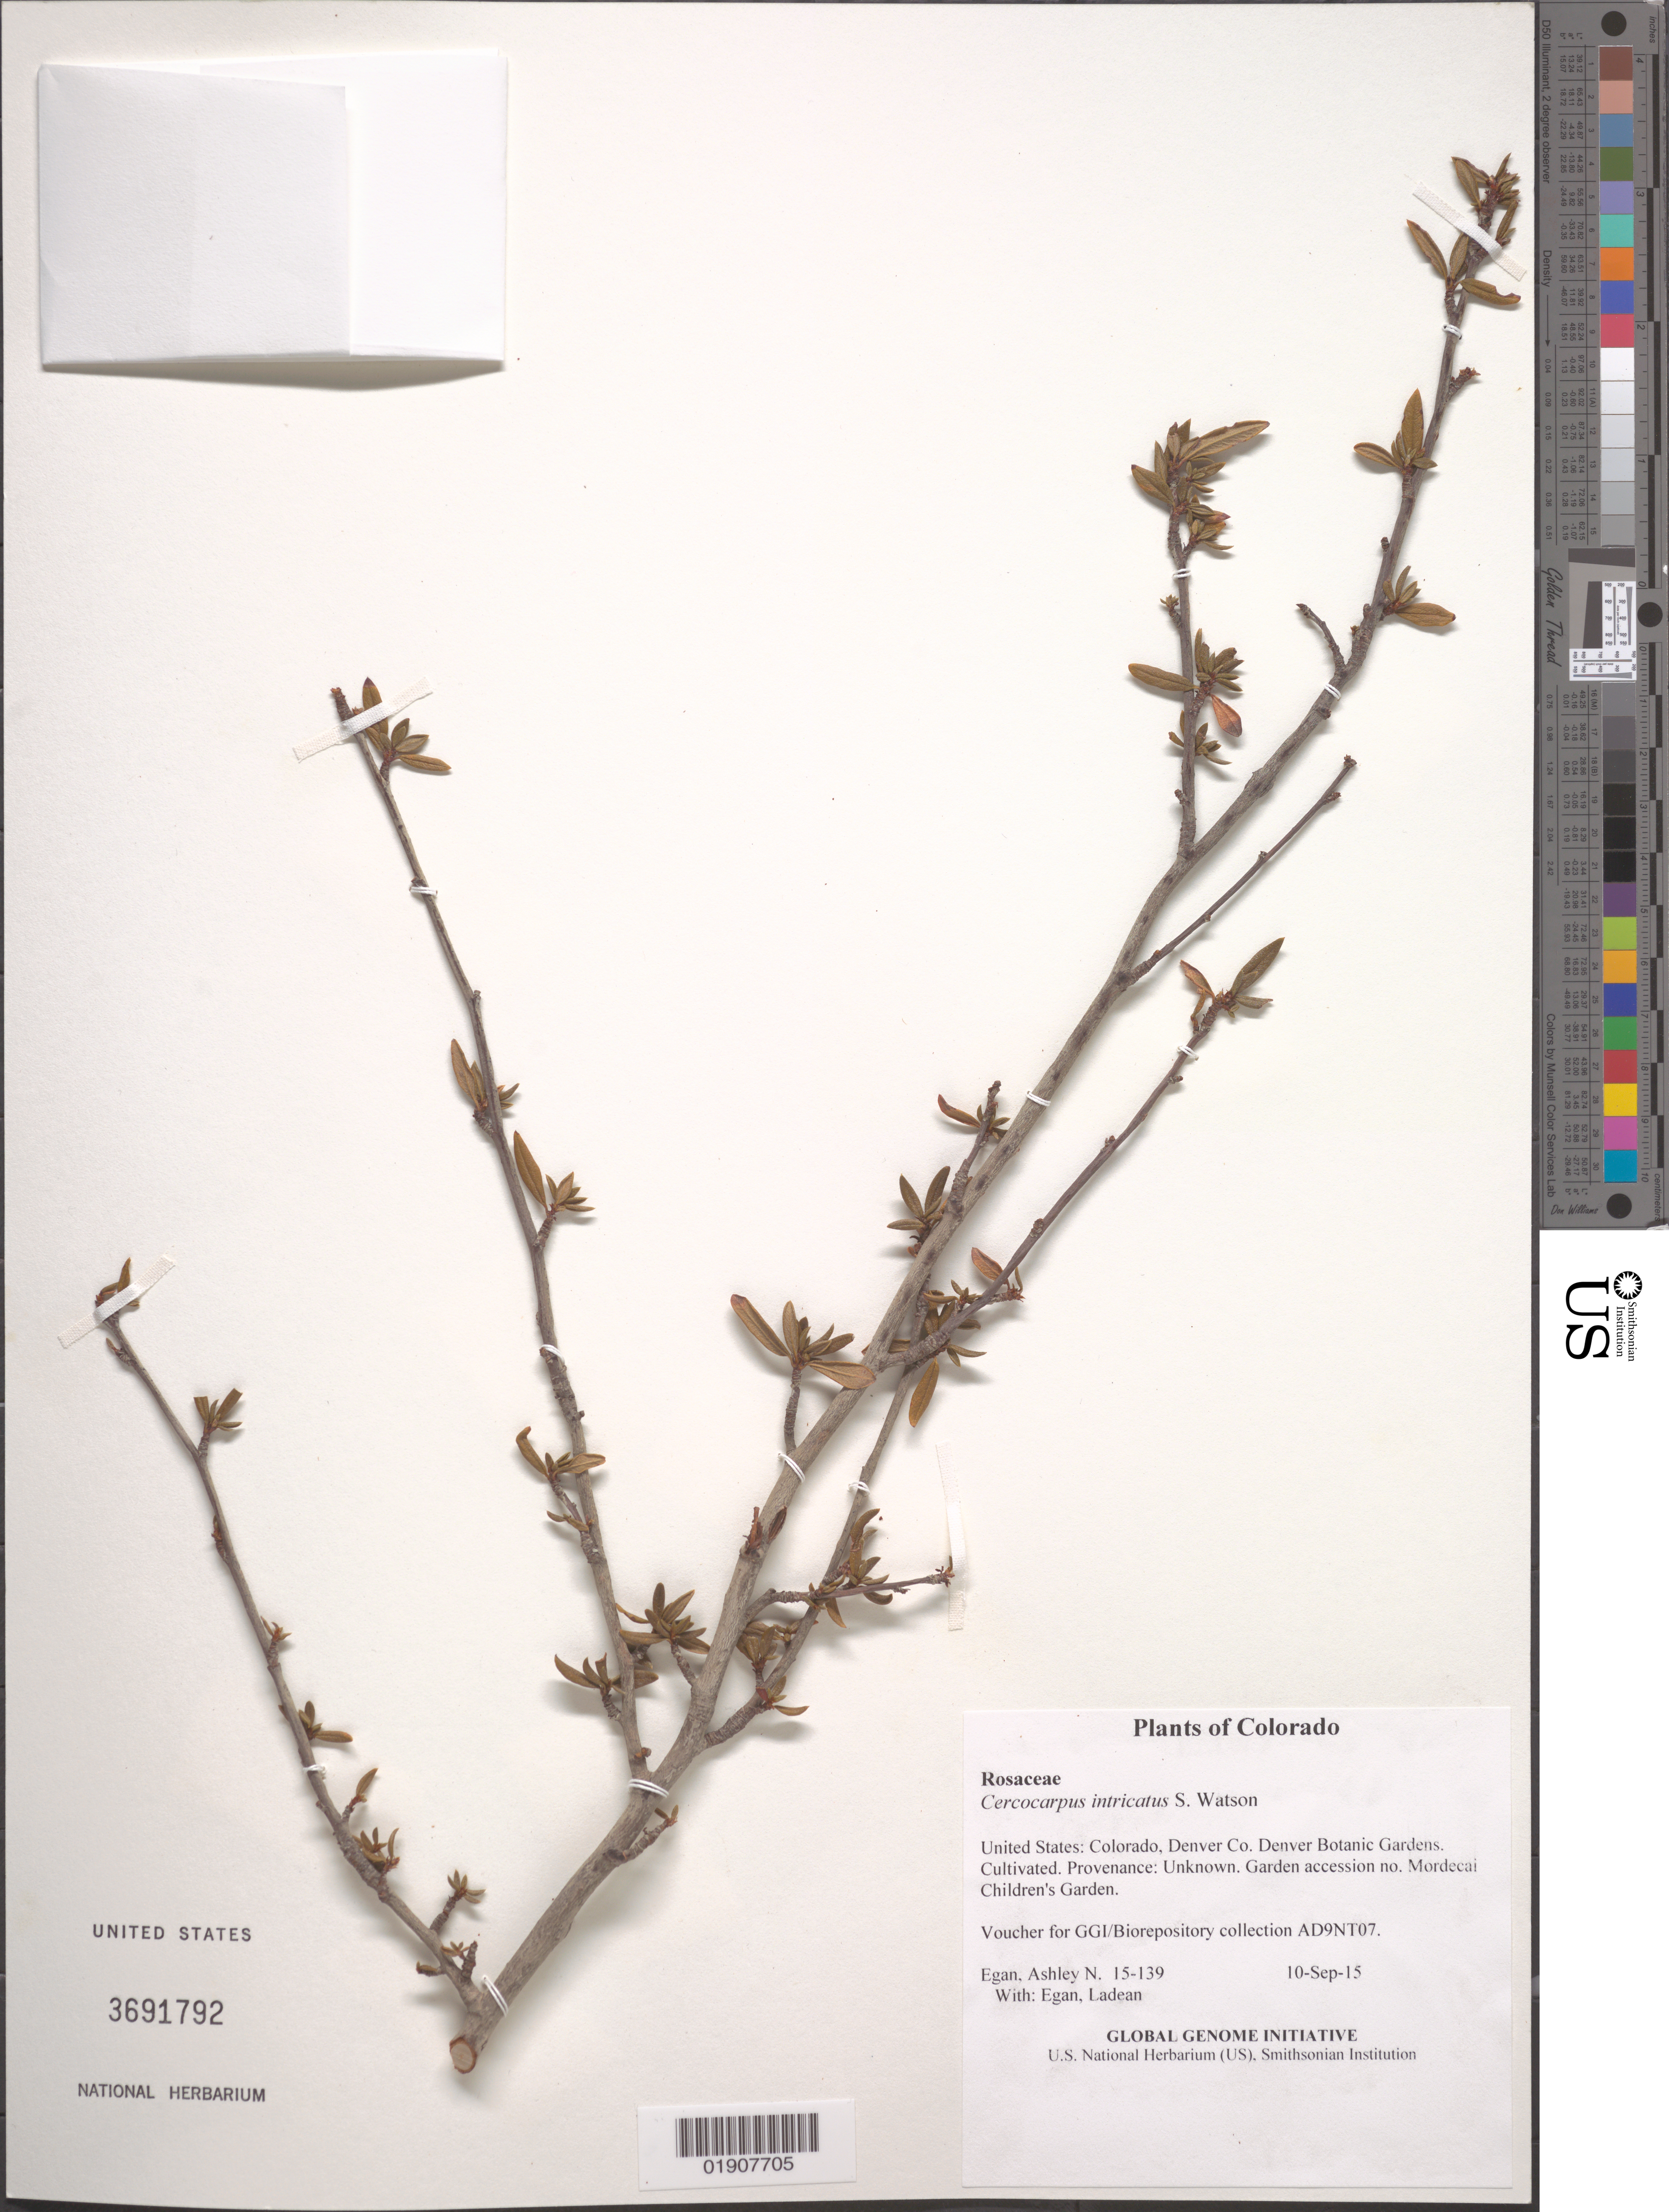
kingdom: Plantae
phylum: Tracheophyta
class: Magnoliopsida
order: Rosales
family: Rosaceae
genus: Cercocarpus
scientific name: Cercocarpus intricatus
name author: S. Watson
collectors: A. N. Egan & L. Egan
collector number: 15-139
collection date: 2015-09-10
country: United States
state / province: Colorado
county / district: Denver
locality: Denver Botanic Gardens. Cultivated. Provenance: Unknown. Garden accession no. Mordecai Children's Garden.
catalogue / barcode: US 3691792